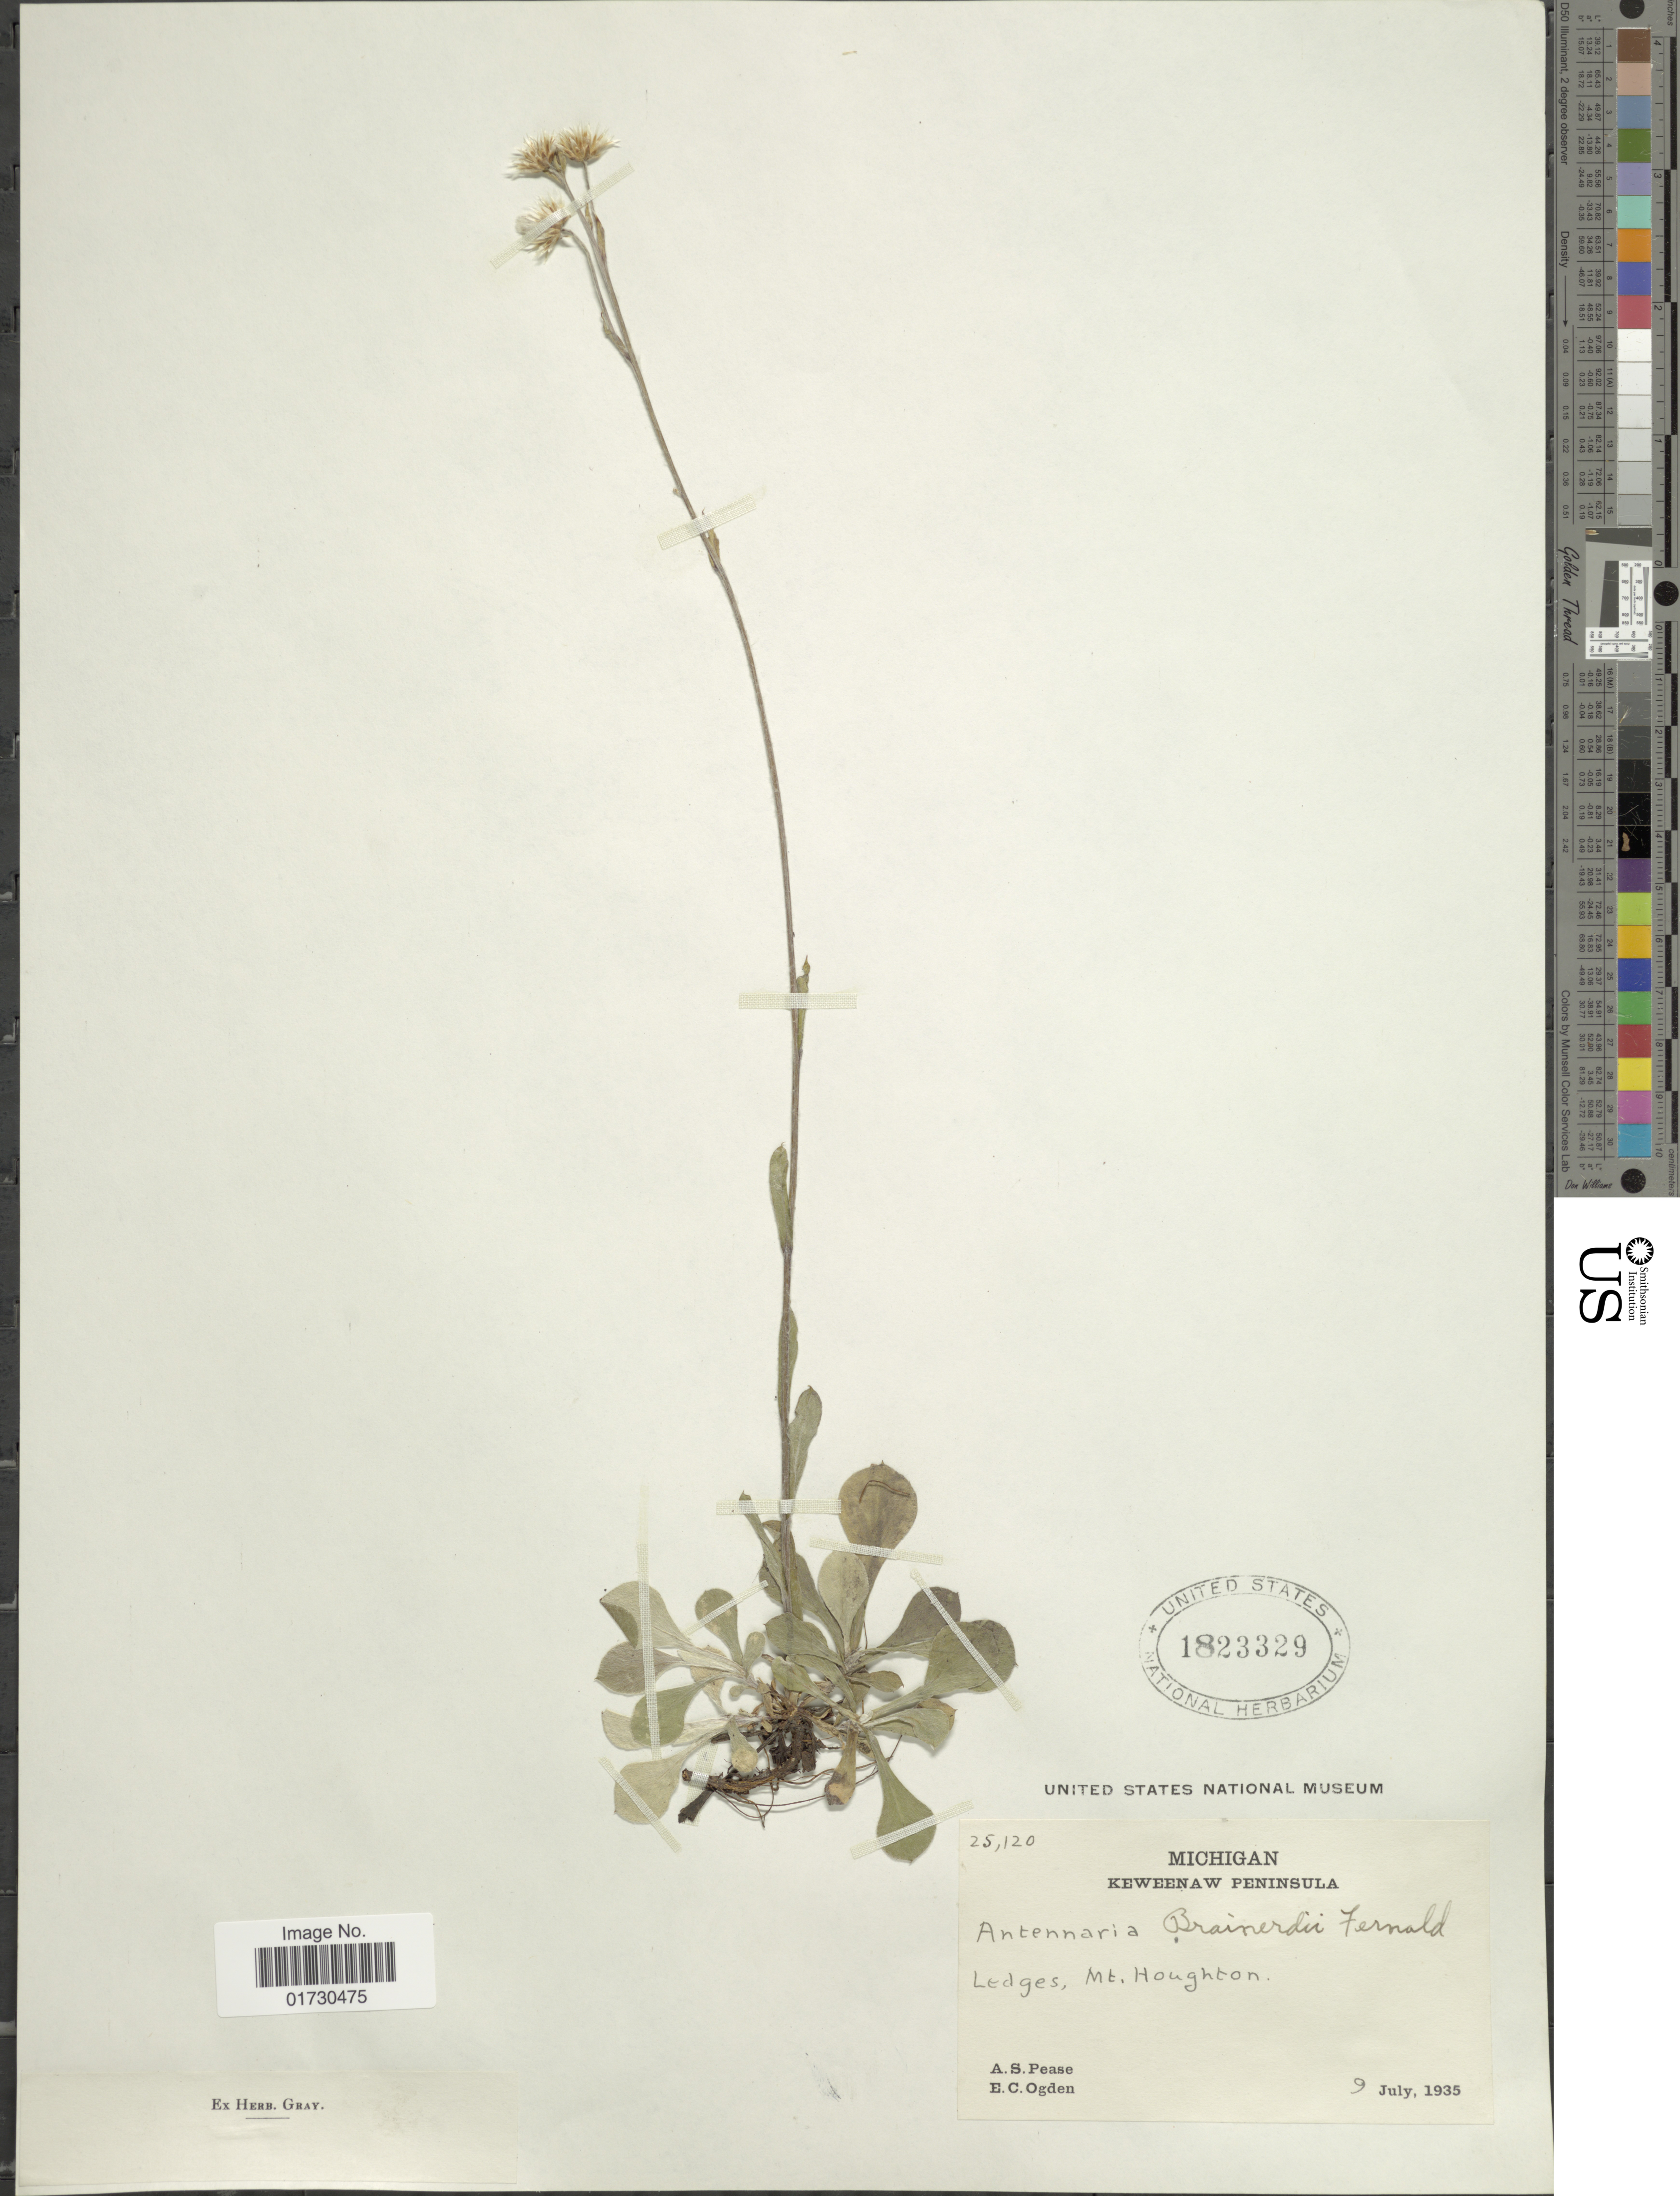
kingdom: Plantae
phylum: Tracheophyta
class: Magnoliopsida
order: Asterales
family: Asteraceae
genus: Antennaria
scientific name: Antennaria brainerdii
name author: Fernald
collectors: A. S. Pease & E. Ogden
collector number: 25120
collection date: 1935-07-09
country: United States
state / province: Michigan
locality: Keweenaw Peninsula, Ledges, Mt. Houghton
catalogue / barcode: US 1823329